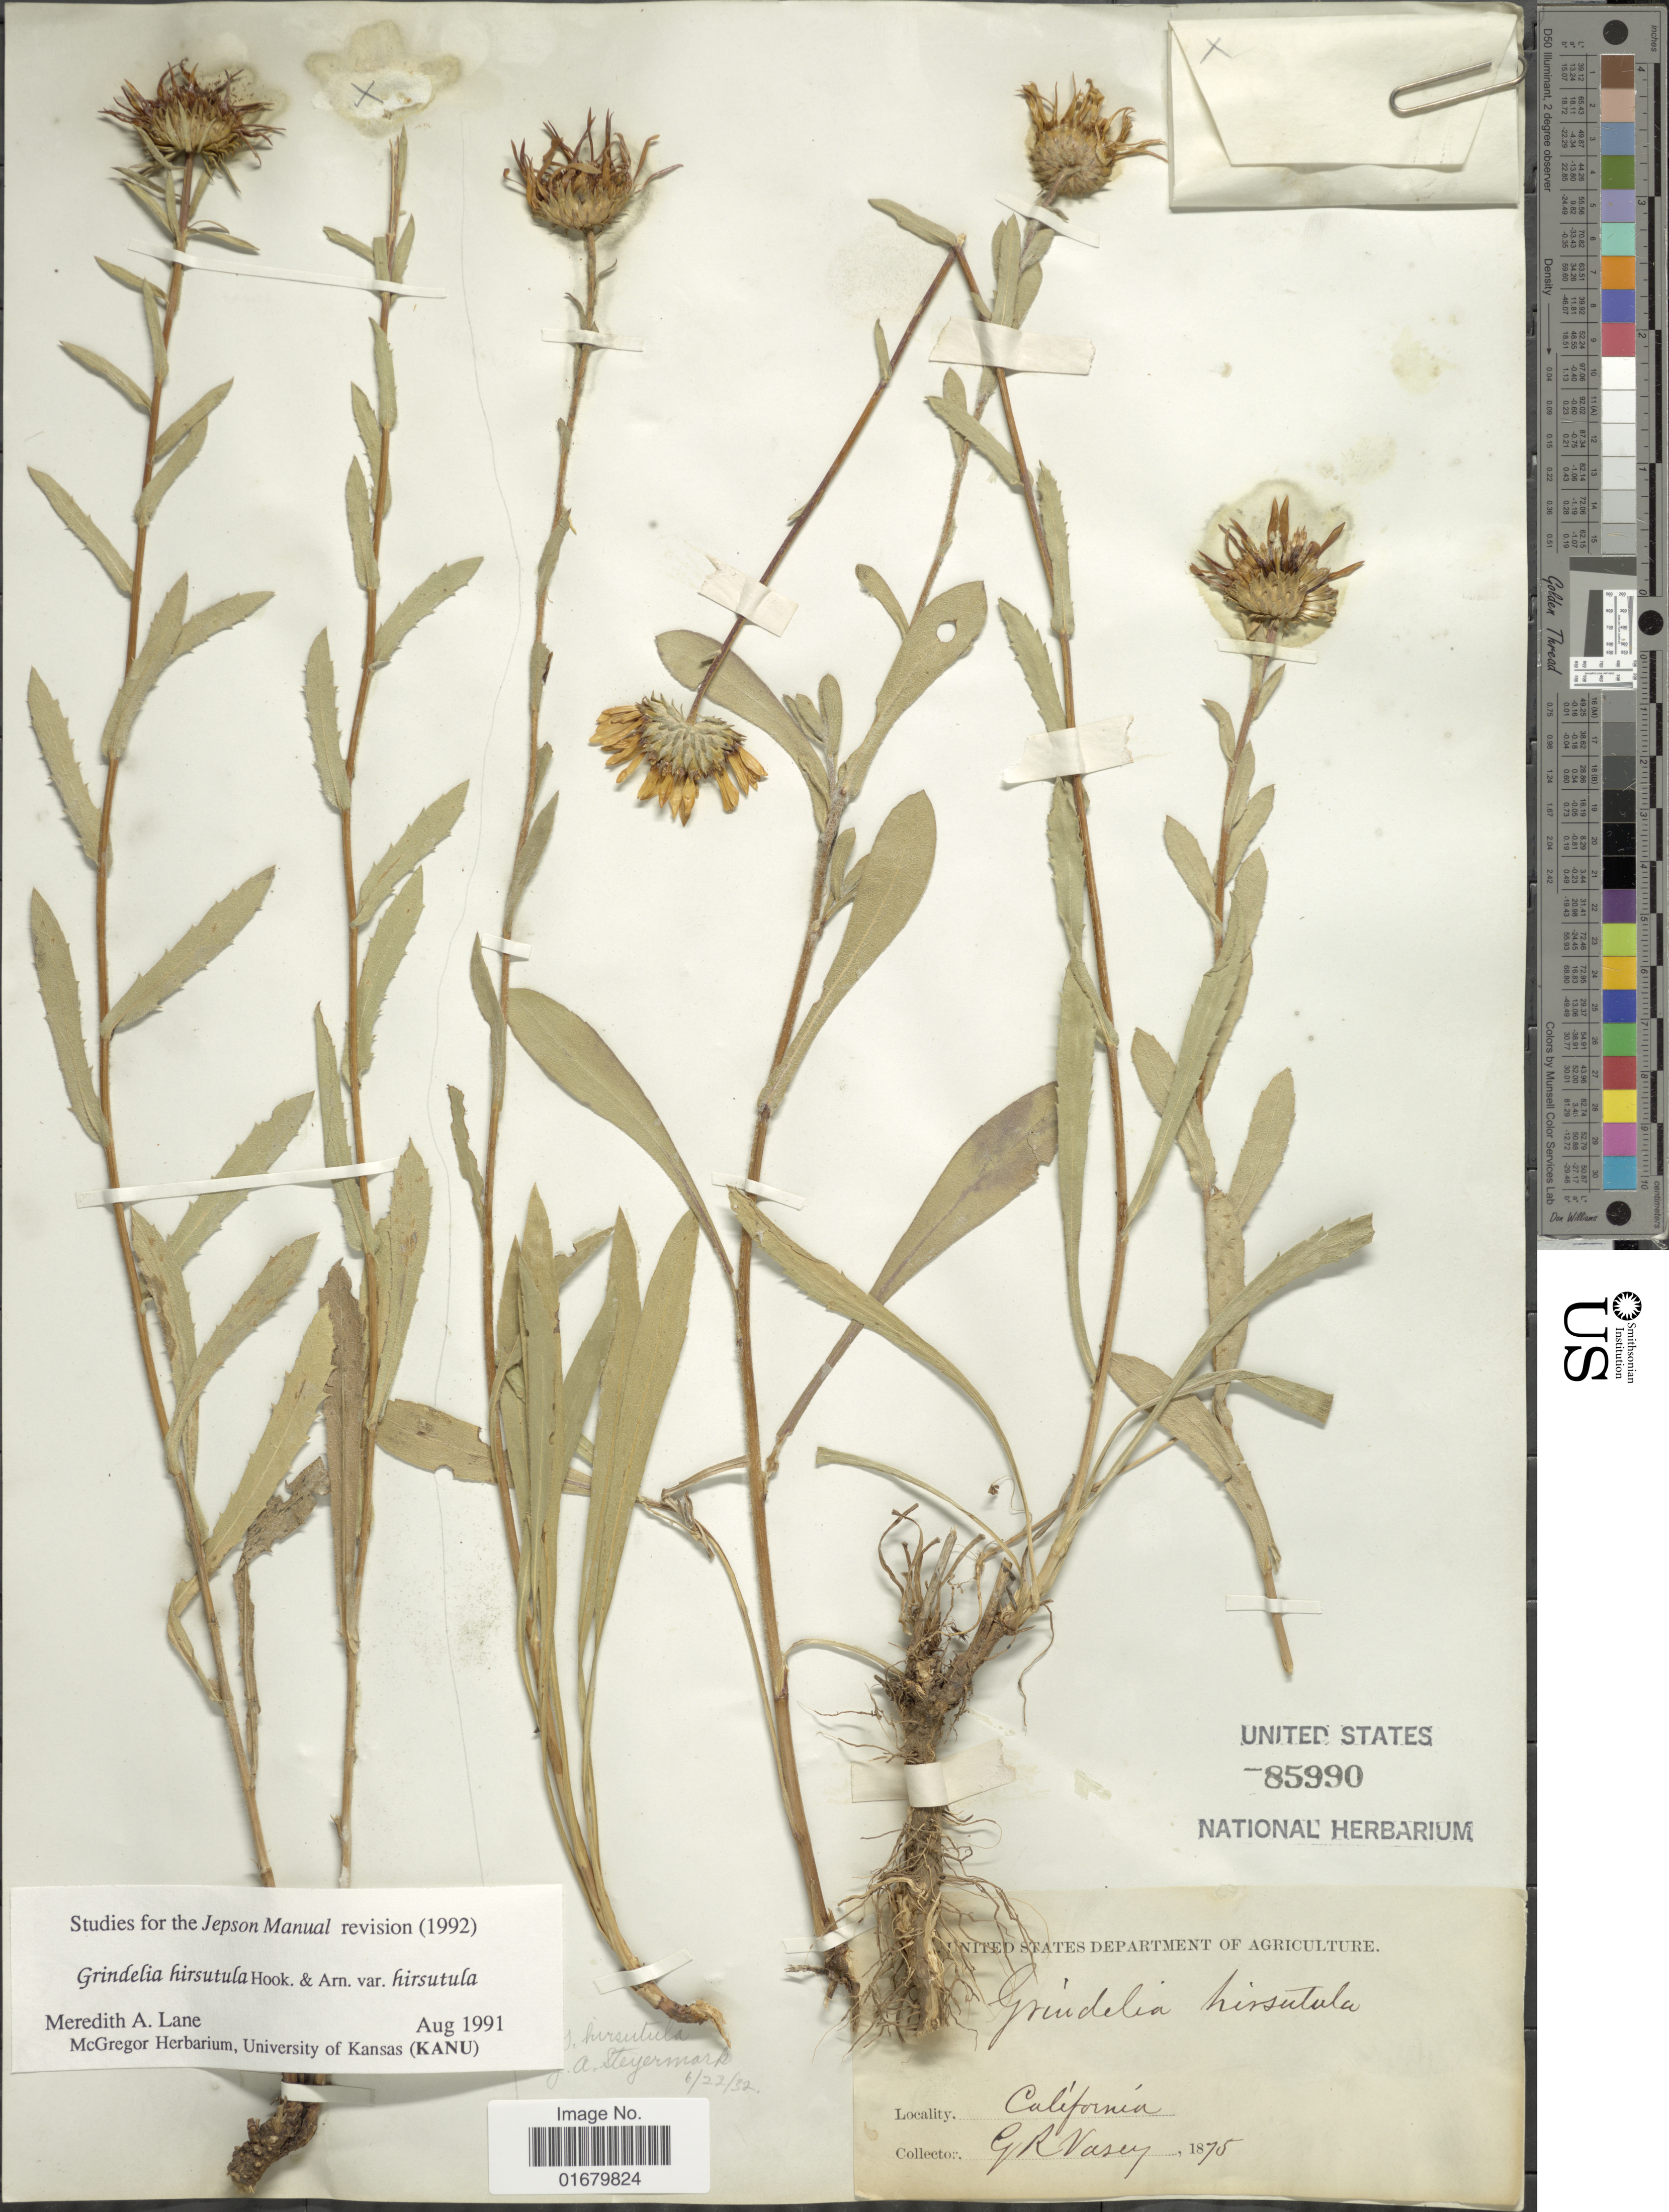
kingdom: Plantae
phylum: Tracheophyta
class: Magnoliopsida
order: Asterales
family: Asteraceae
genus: Grindelia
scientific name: Grindelia hirsutula var. hirsutula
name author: Hook. & Arn.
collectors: G. R. Vasey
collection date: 1875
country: United States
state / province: California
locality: California,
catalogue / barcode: US 85990